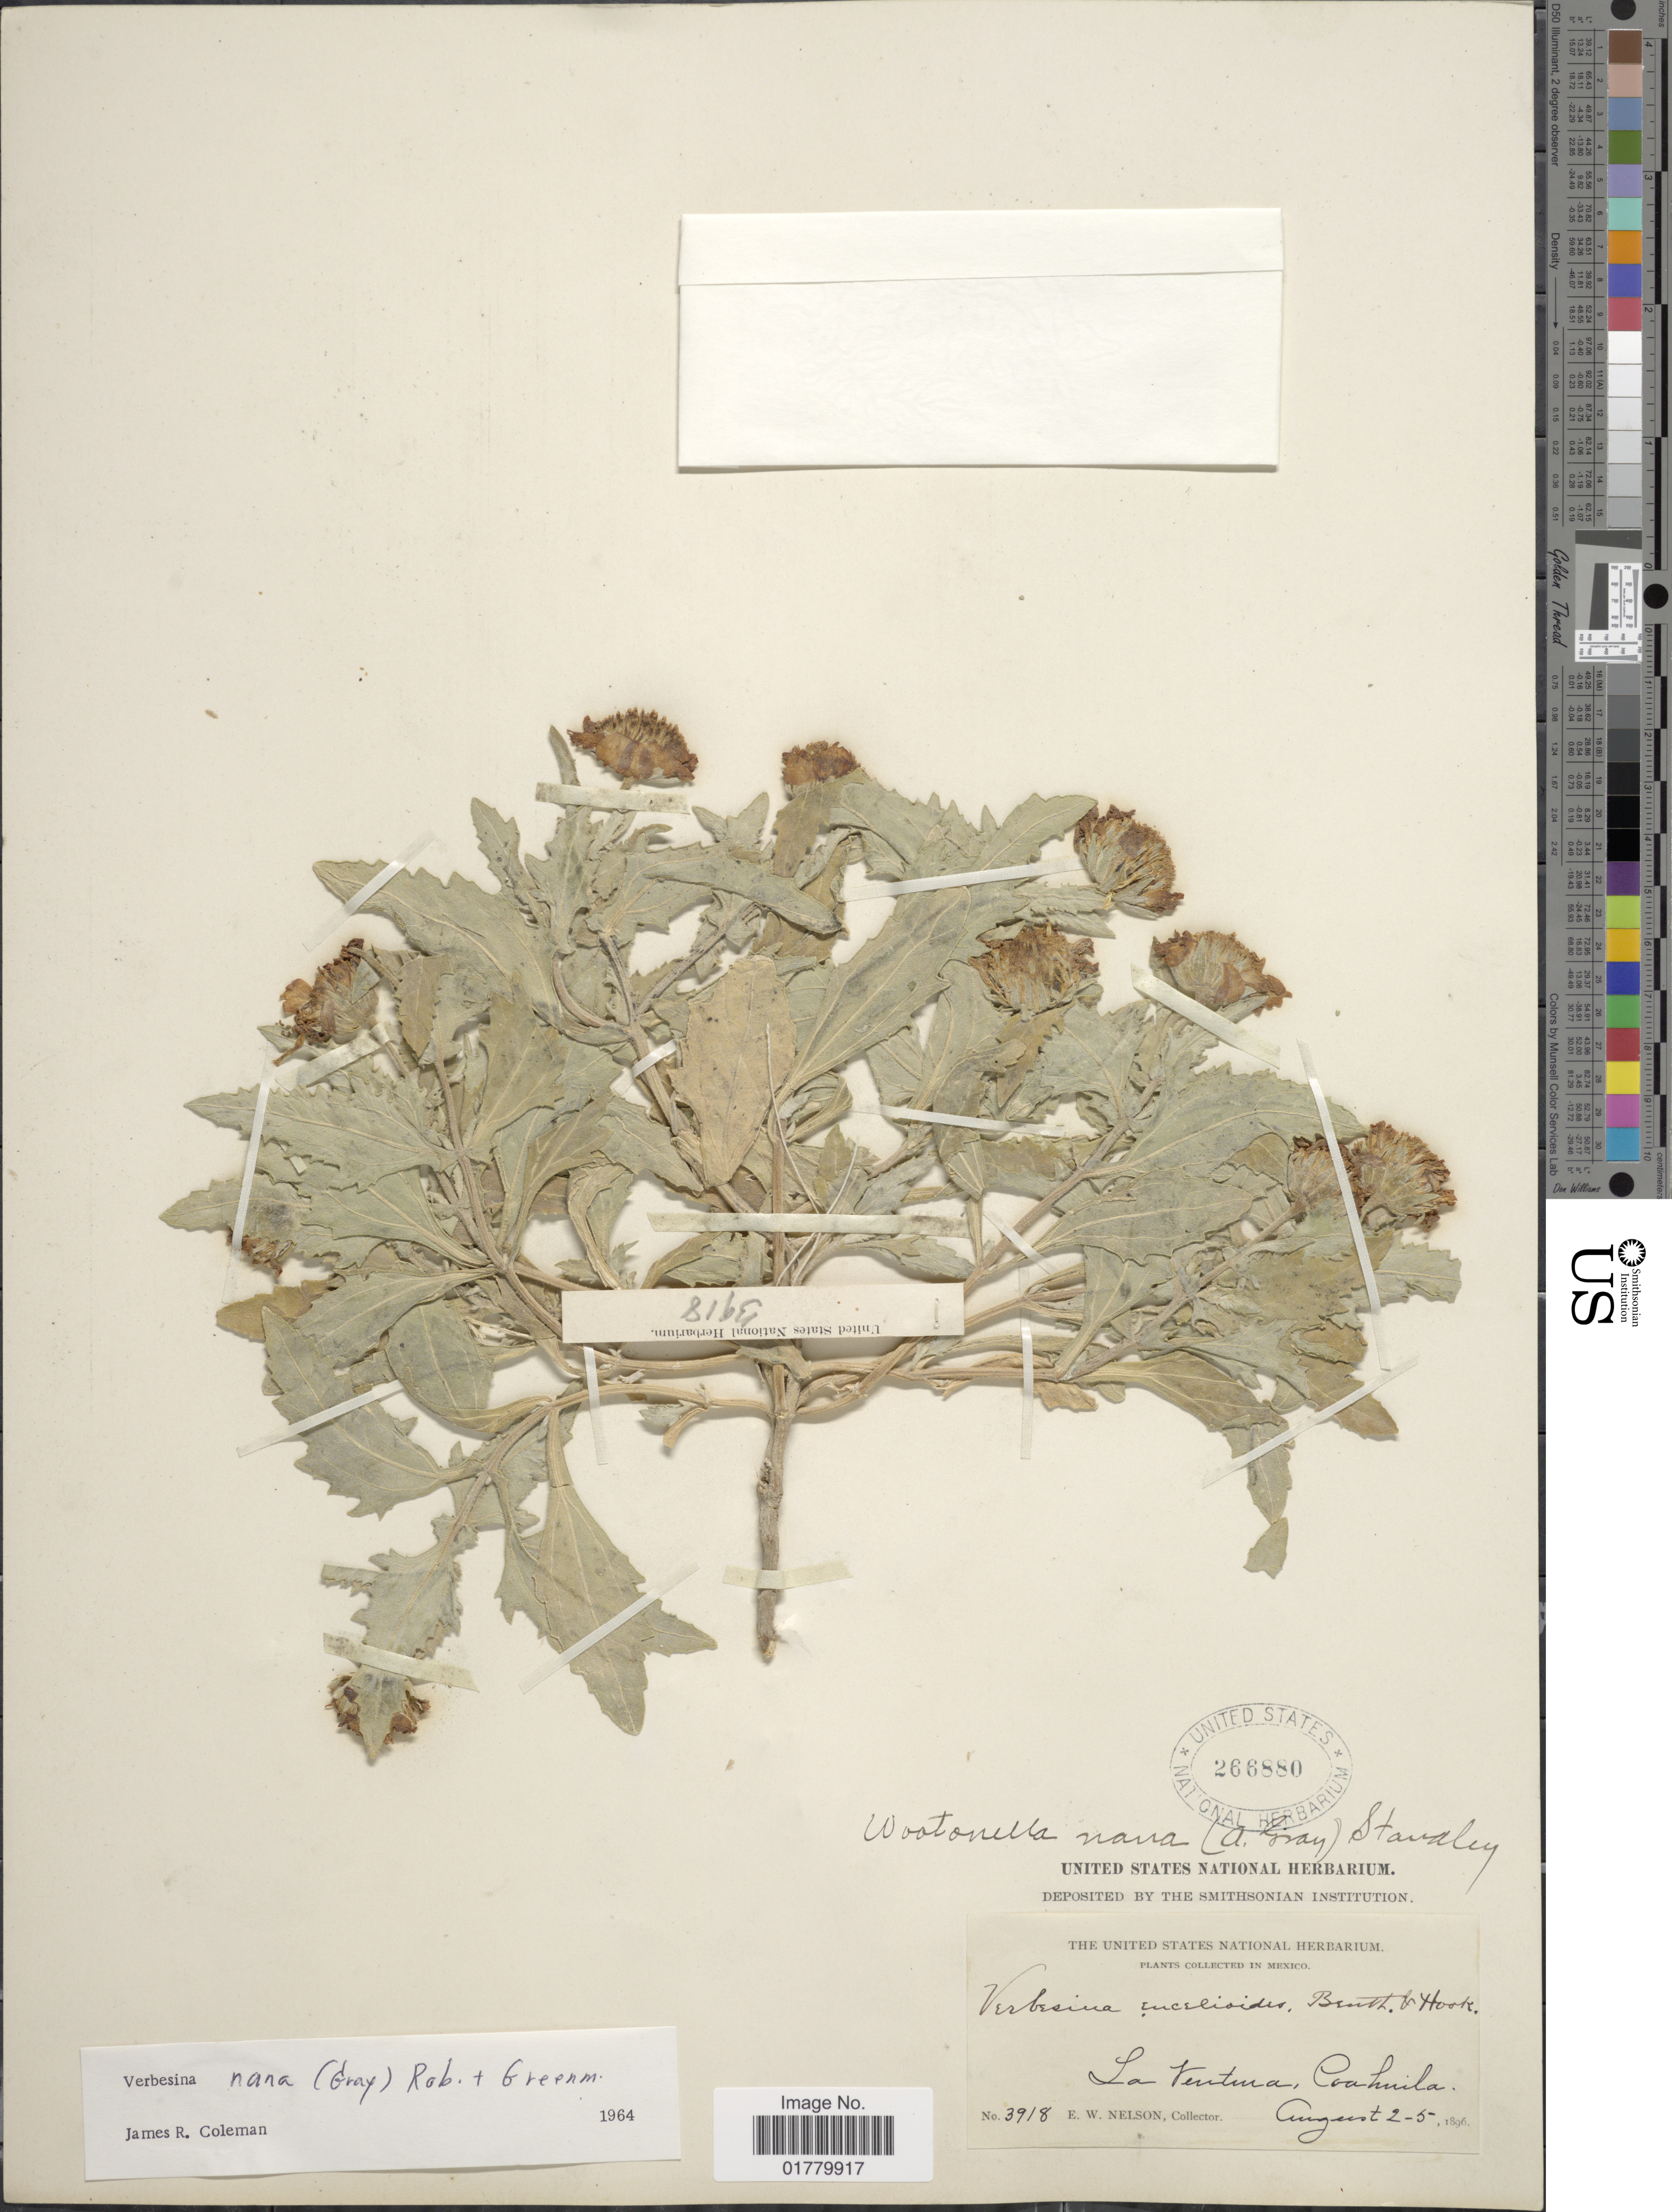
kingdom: Plantae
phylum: Tracheophyta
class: Magnoliopsida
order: Asterales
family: Asteraceae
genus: Verbesina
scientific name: Verbesina nana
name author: (A. Gray) B.L. Rob. & Greenm.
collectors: E. W. Nelson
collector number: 3918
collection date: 1896-08-02/1896-08-05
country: Mexico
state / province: Coahuila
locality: La Ventura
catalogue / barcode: US 266880